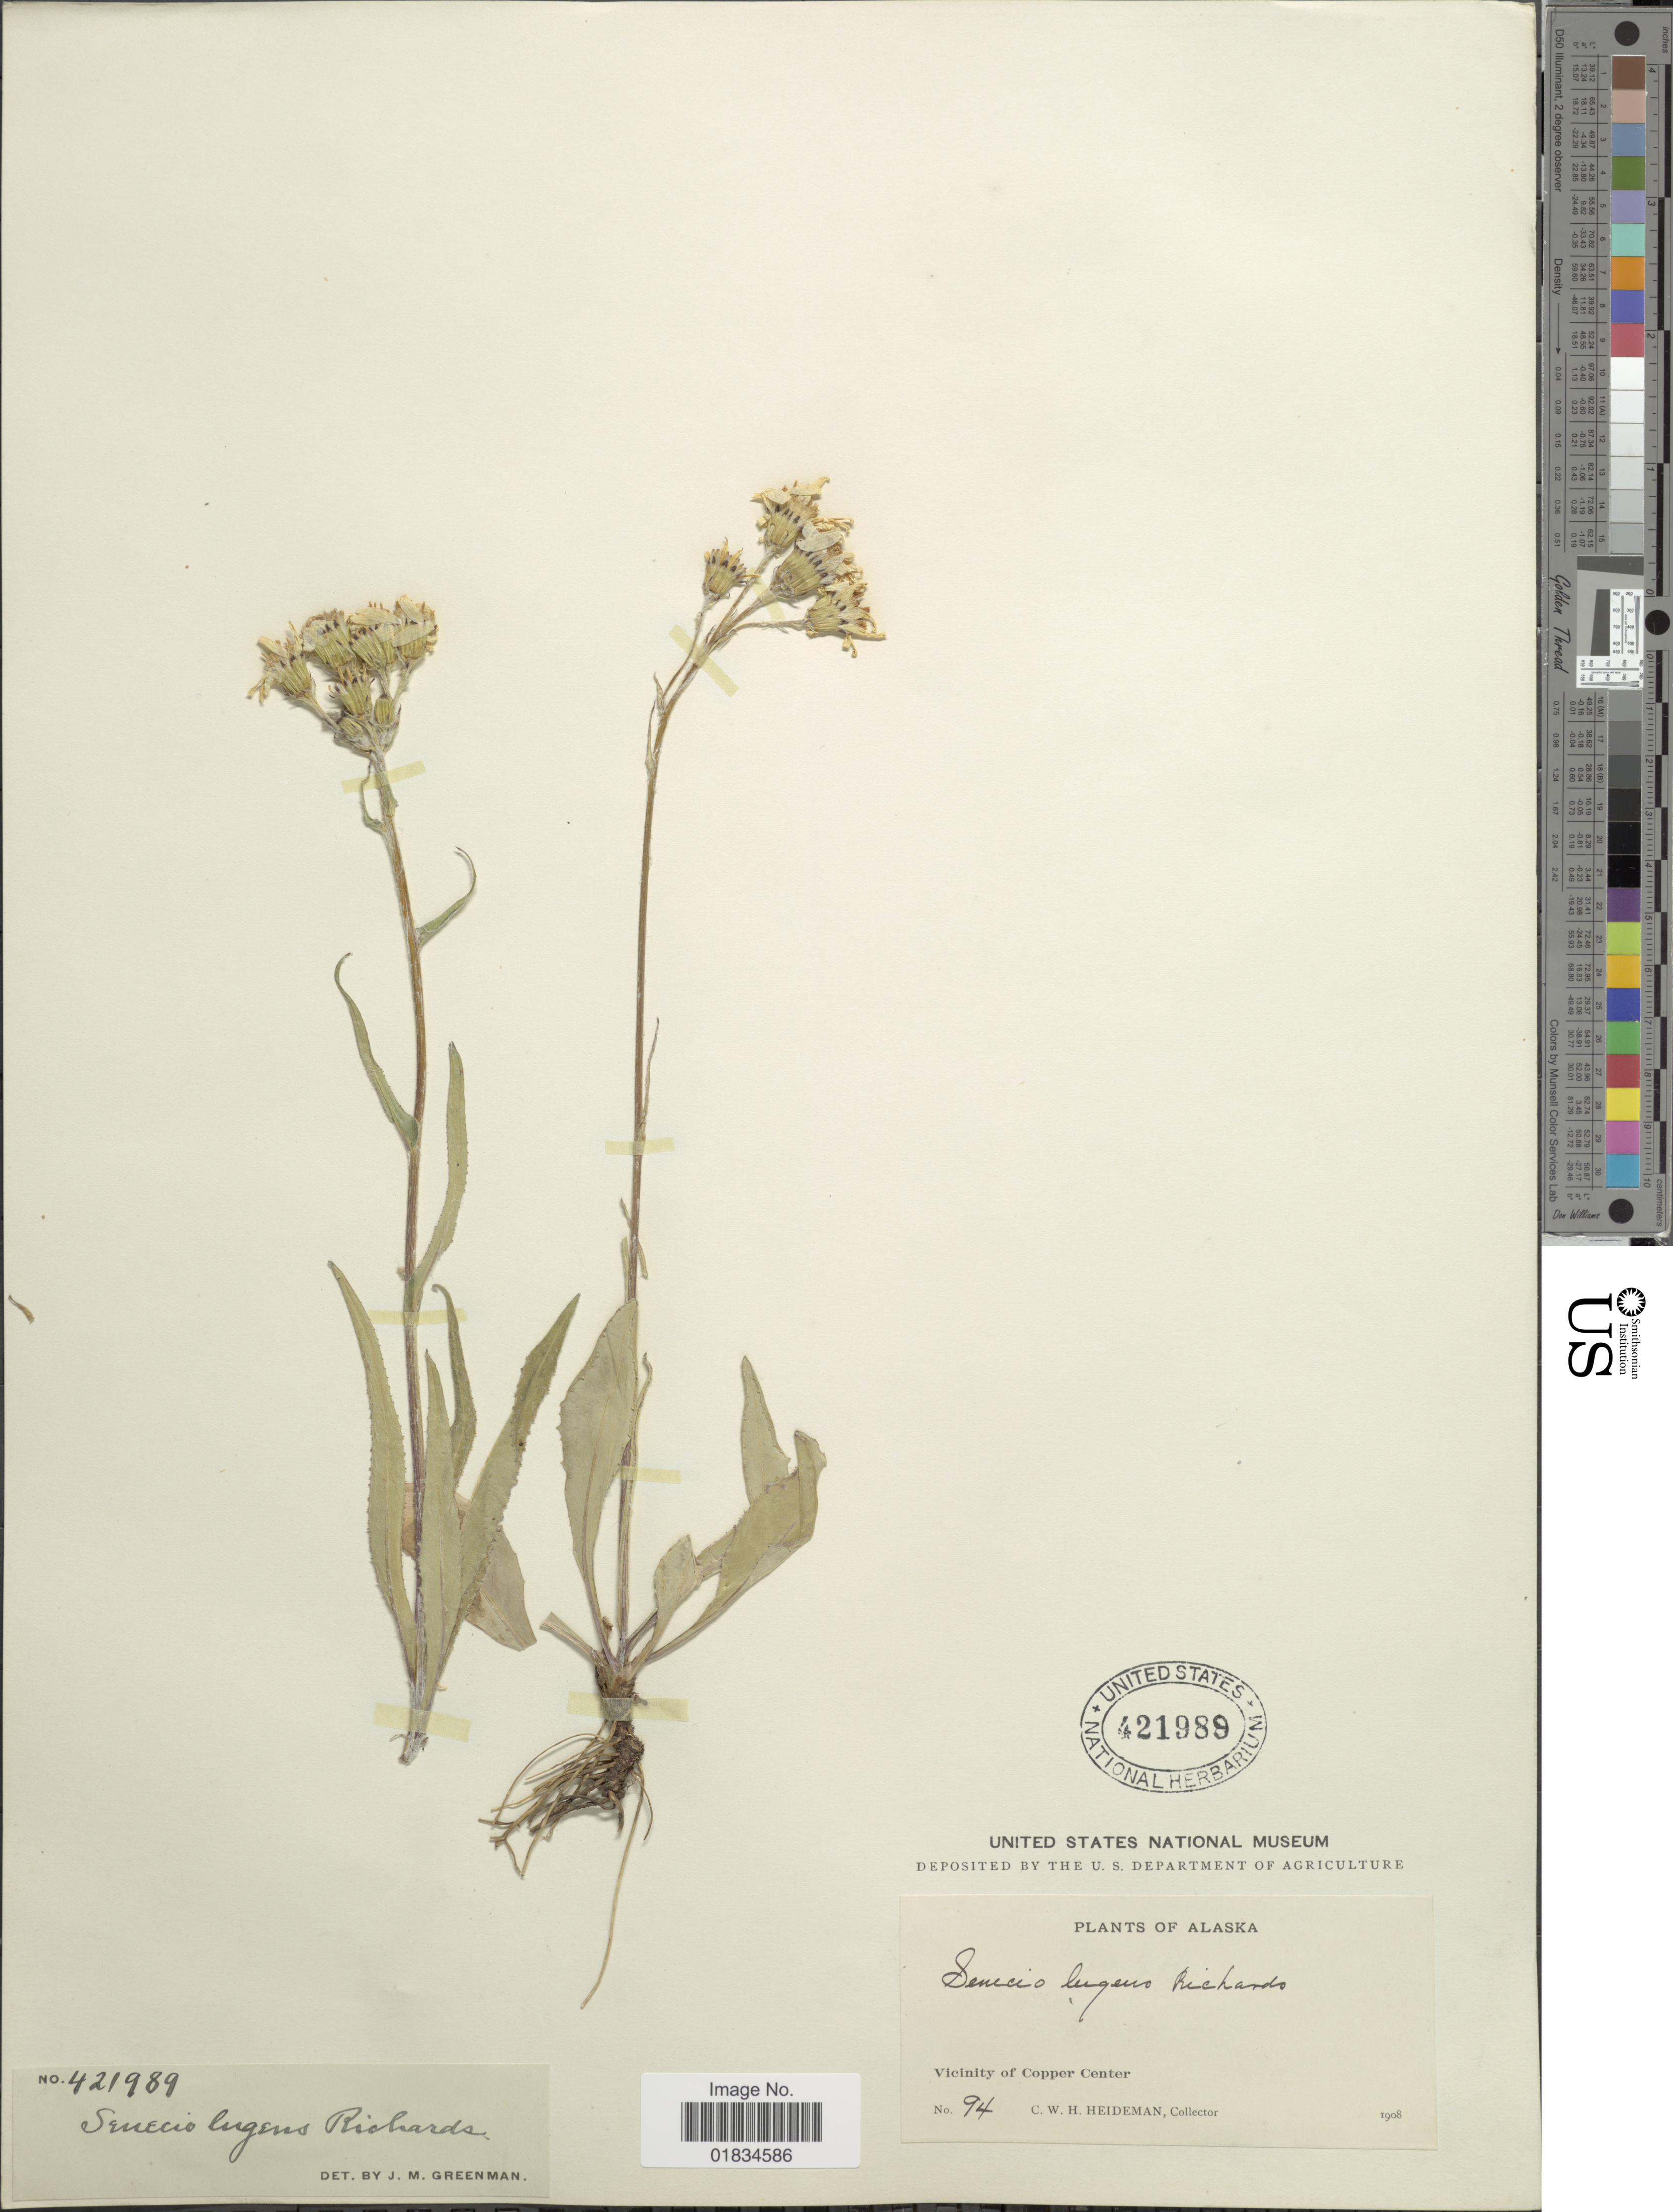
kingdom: Plantae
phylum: Tracheophyta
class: Magnoliopsida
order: Asterales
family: Asteraceae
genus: Senecio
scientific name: Senecio lugens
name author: Richardson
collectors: C. Heideman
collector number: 94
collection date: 1908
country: United States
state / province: Alaska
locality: Vicinity of Copper Center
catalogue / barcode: US 421989